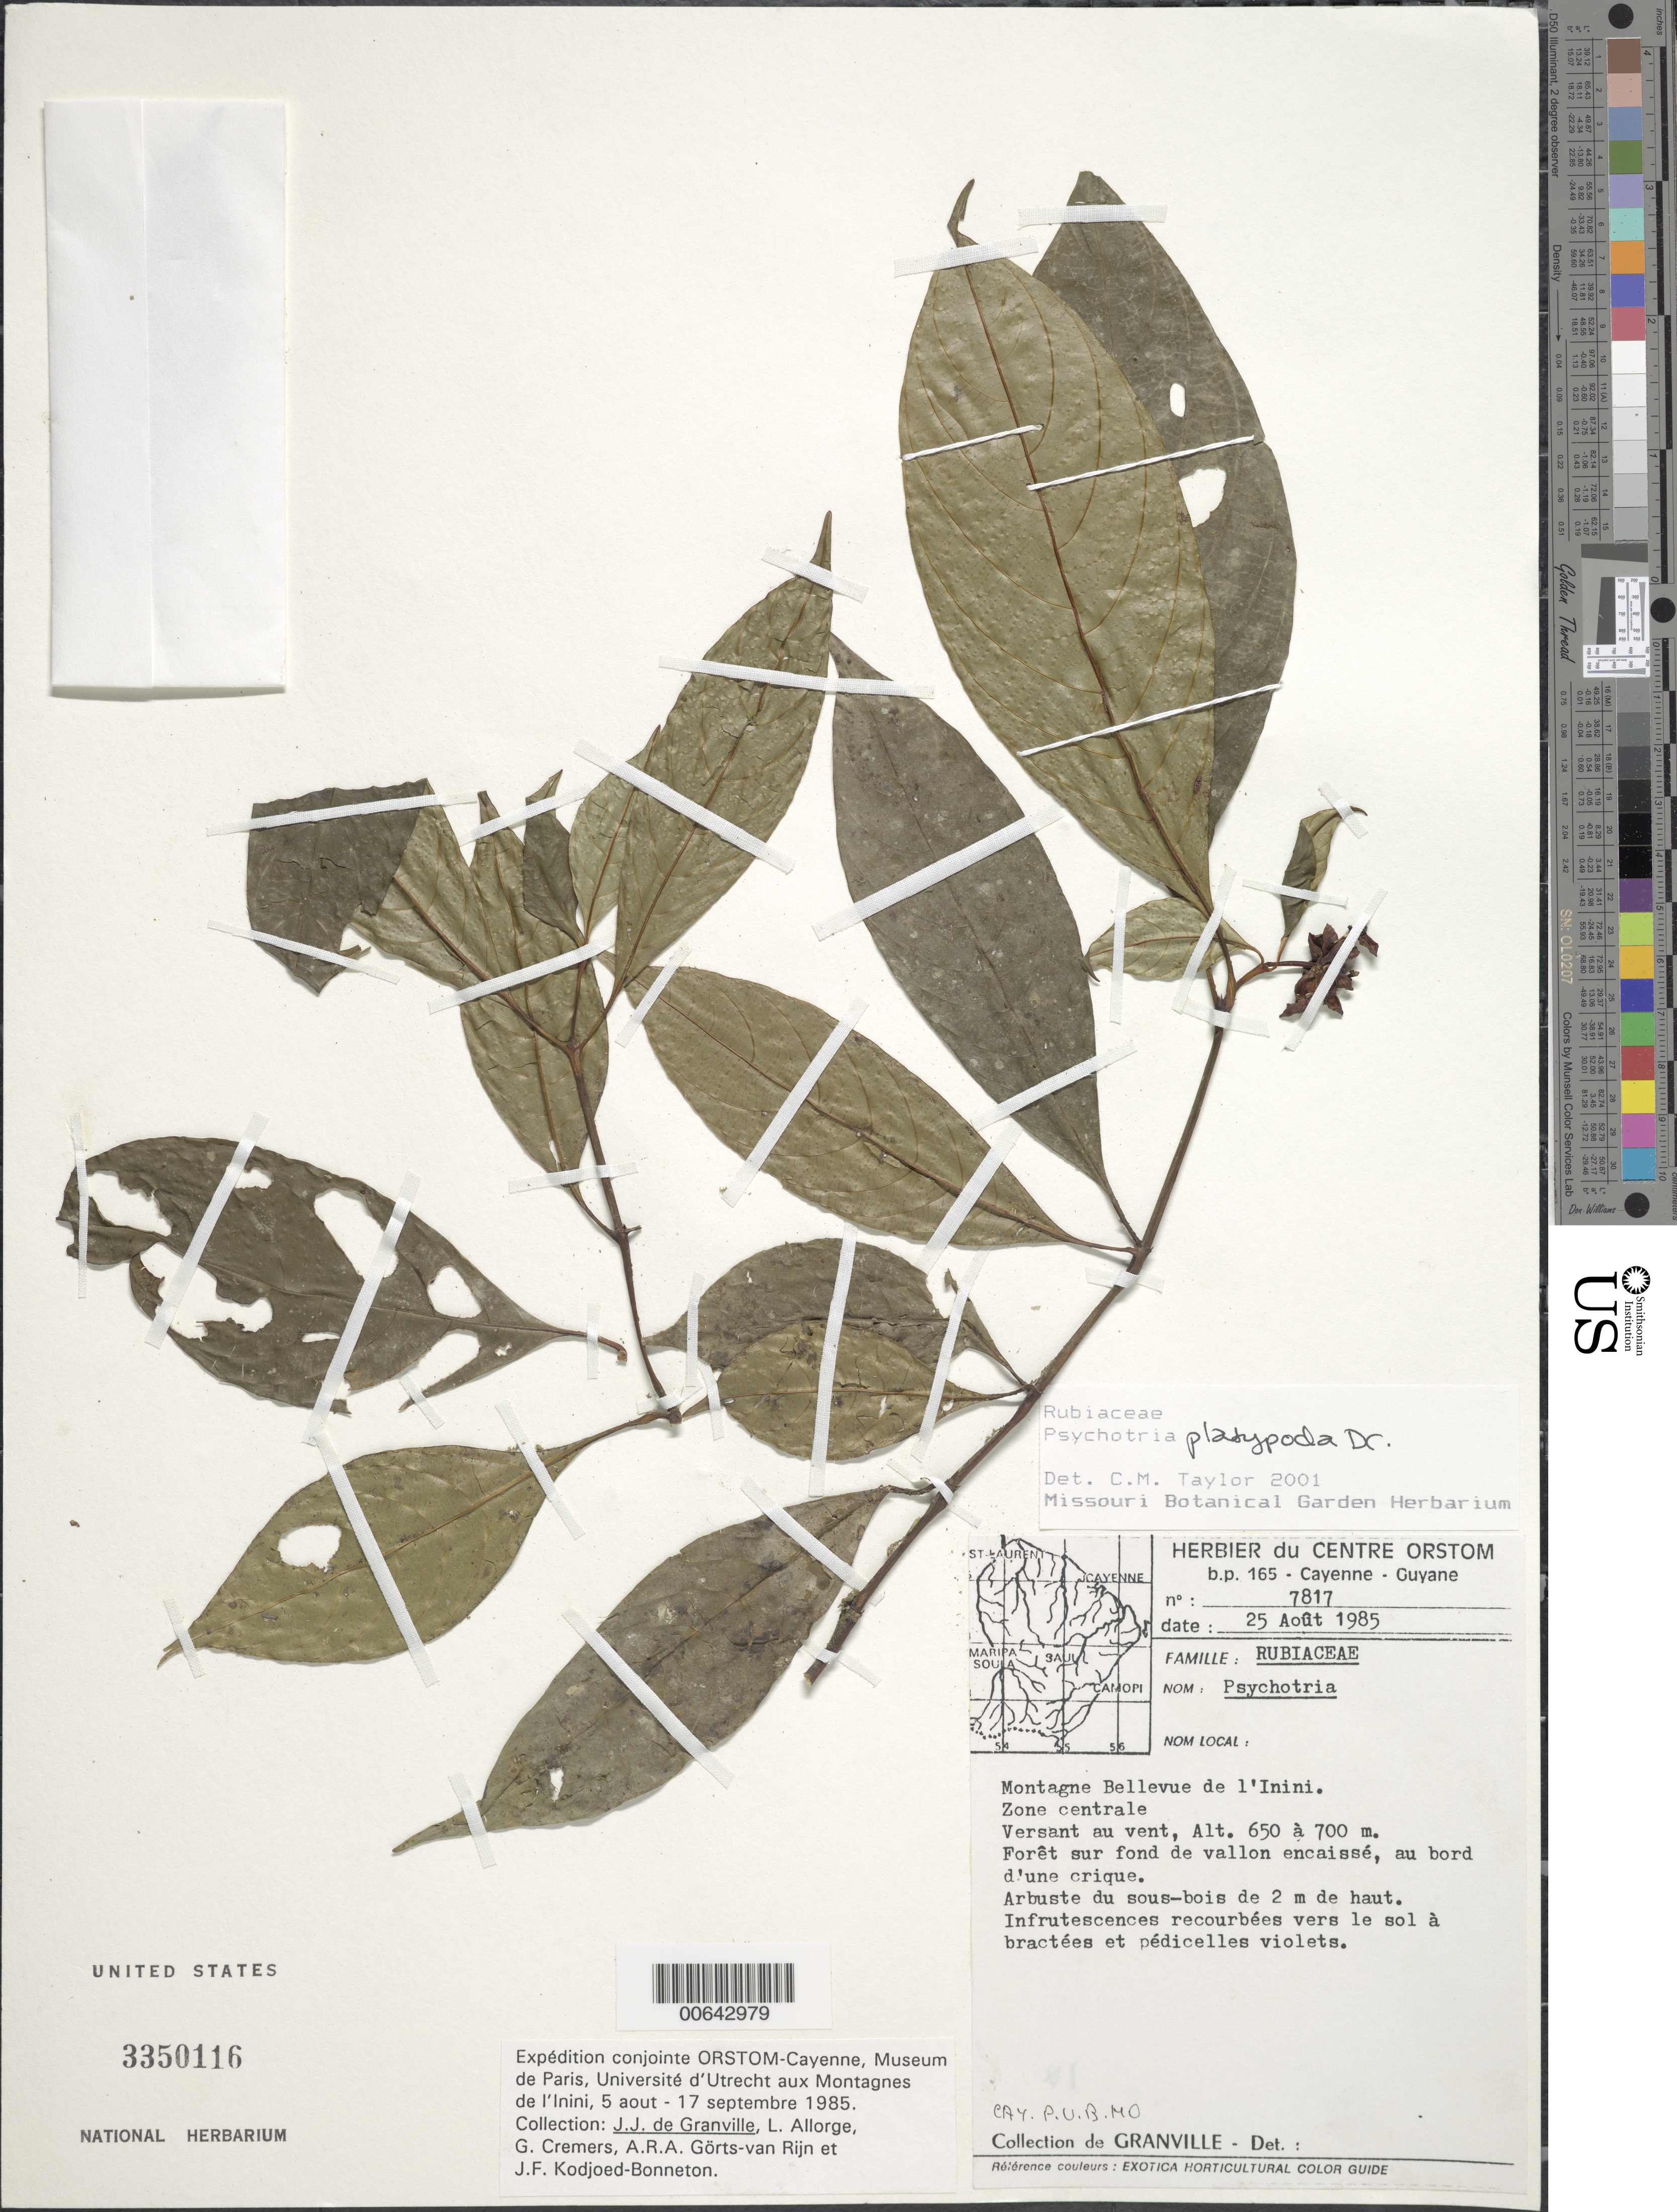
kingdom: Plantae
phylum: Tracheophyta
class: Magnoliopsida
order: Gentianales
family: Rubiaceae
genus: Palicourea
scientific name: Palicourea dichotoma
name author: (Rudge) Delprete & J.H. Kirkbr.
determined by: Kirkbride, J. H., Jr.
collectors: J.-J. de Granville, L. Allorge, G. Cremers, A. .R. A. Görts-van Rijn & J. Kodjoed-Bonneton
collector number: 7817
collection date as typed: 25-Aug-85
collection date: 1985-08-25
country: French Guiana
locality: Montagnes Bellevue de l'Inini, zone centrale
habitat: Forêt sur fond de vallon encaissé, au bord d'une crique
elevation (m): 650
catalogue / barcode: US 3350116